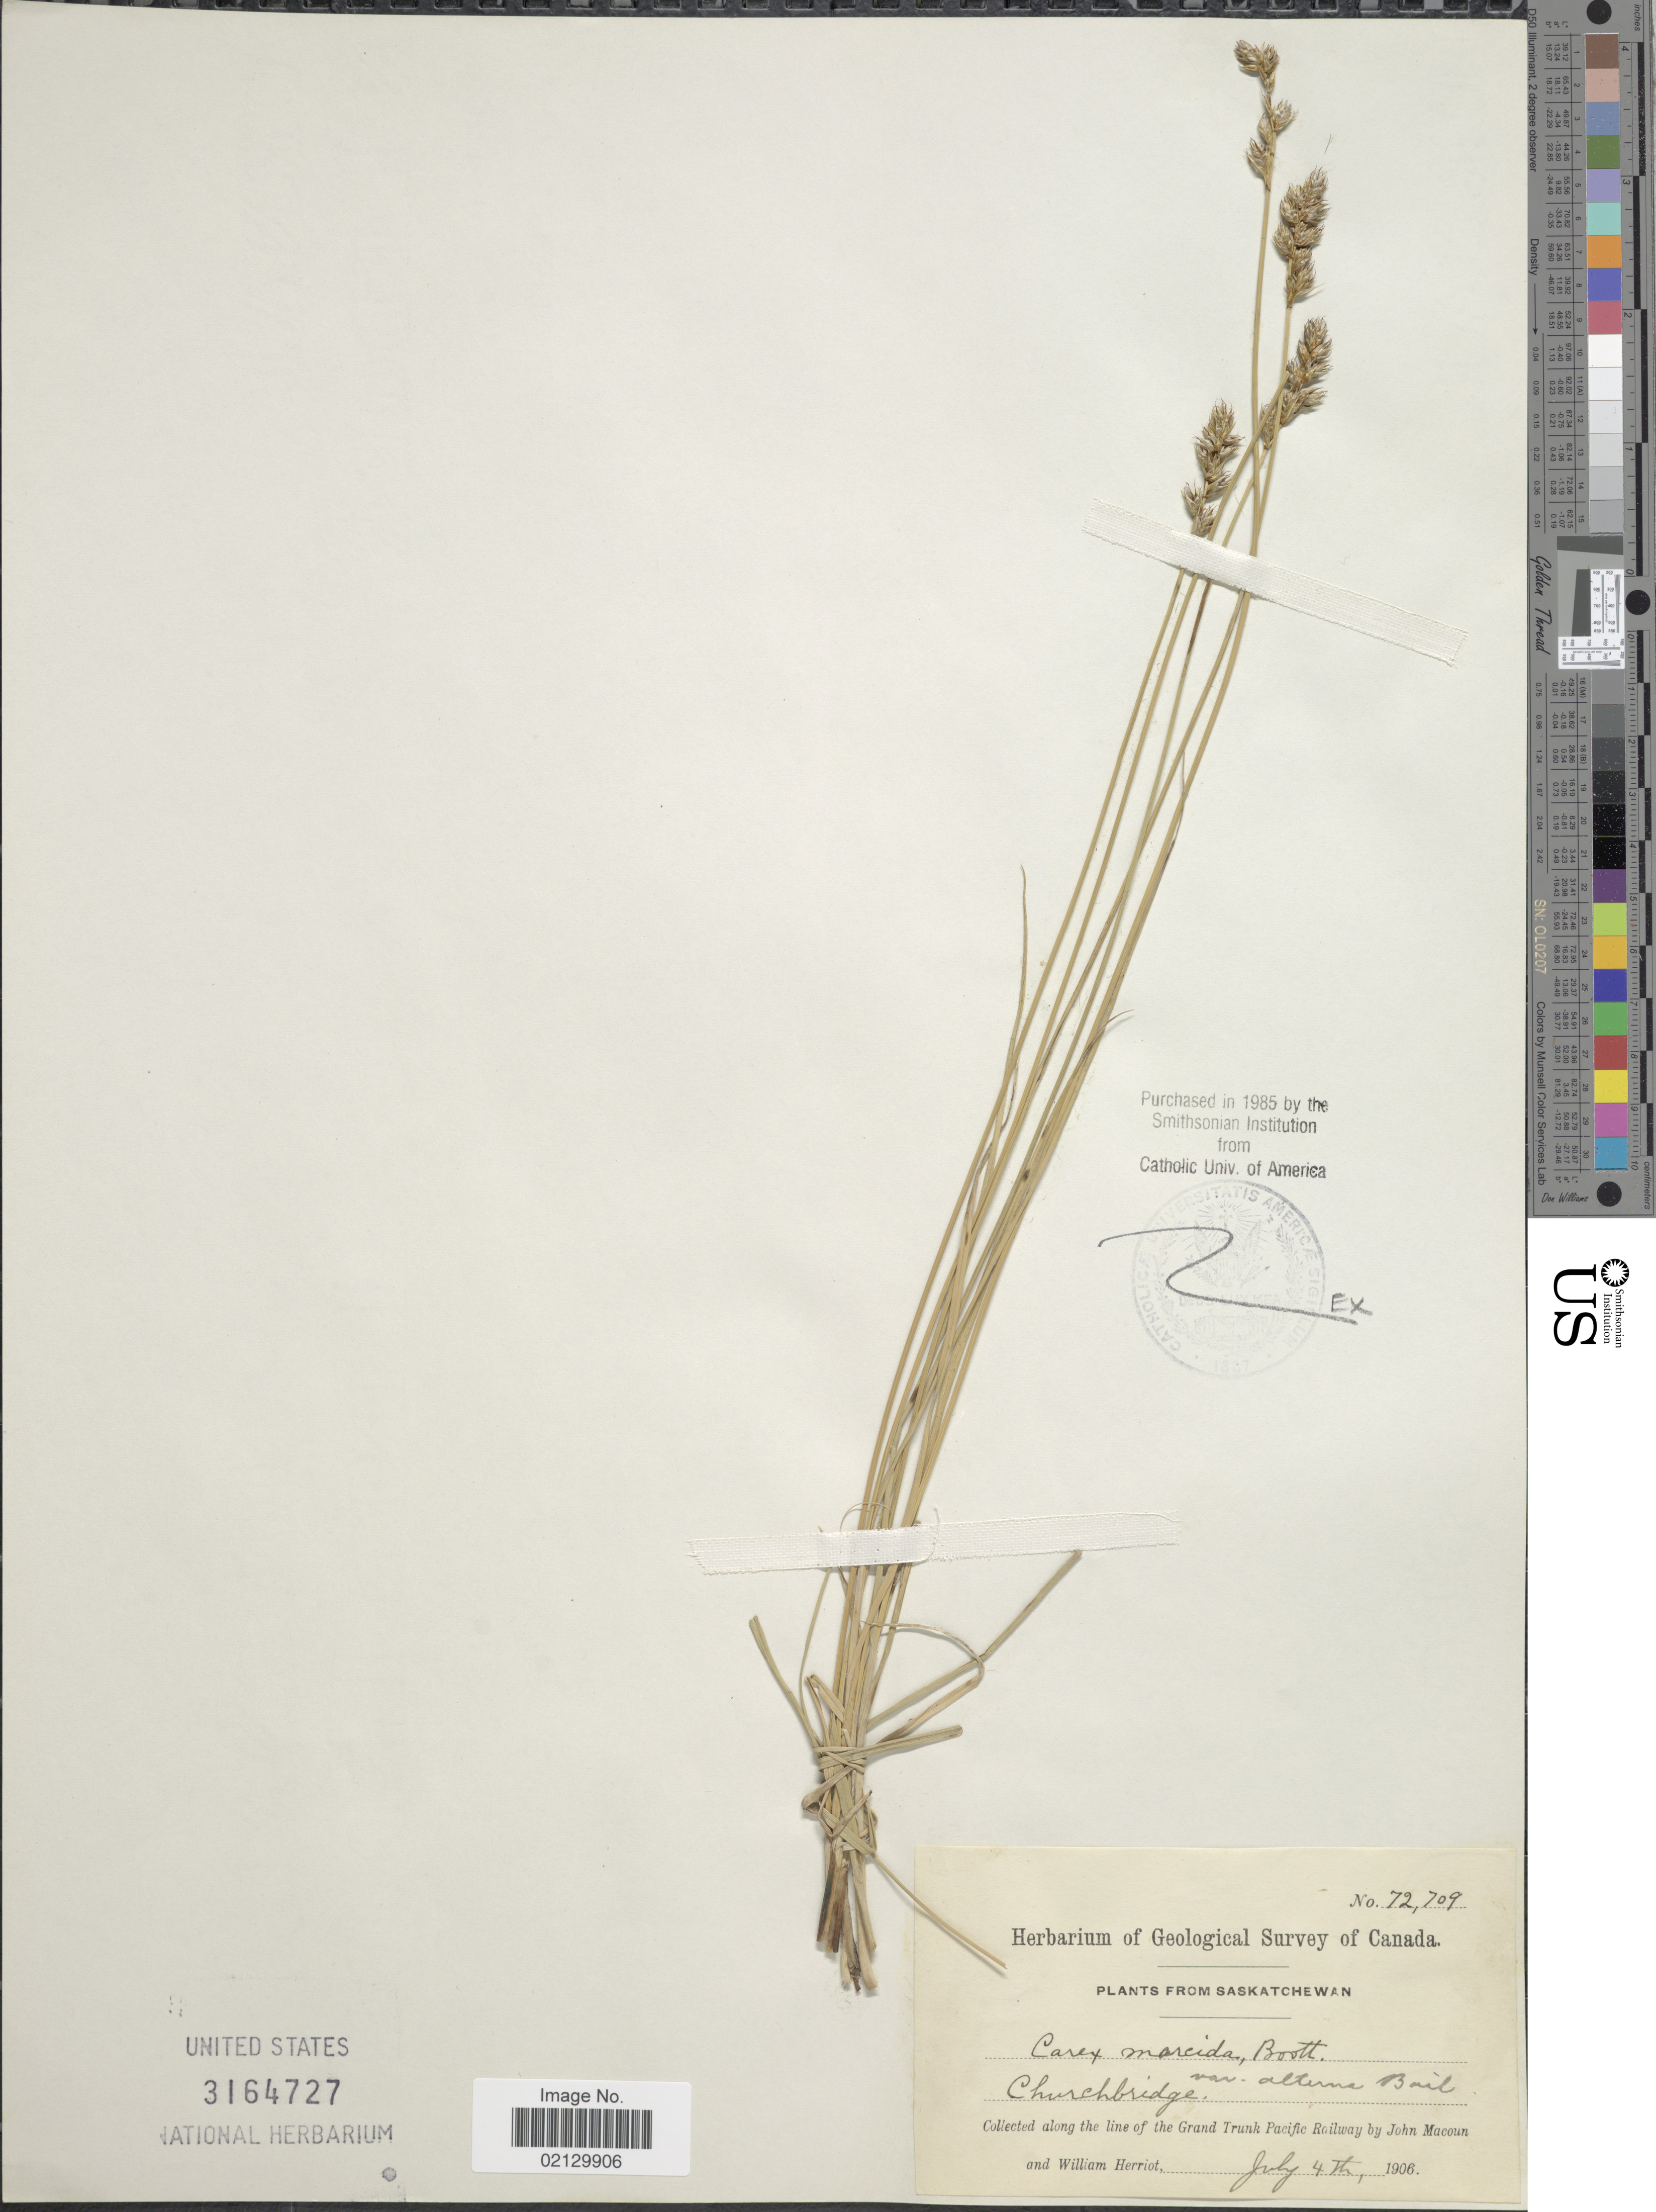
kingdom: Plantae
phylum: Tracheophyta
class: Liliopsida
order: Poales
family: Cyperaceae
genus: Carex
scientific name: Carex praegracilis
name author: W. Boott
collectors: J. Macoun & W. Herriot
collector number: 72709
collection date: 1906-07-04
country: Canada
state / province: Saskatchewan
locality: Churchbridge. Along the line of the Grand Trunk Pacific Railway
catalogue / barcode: US 3164727